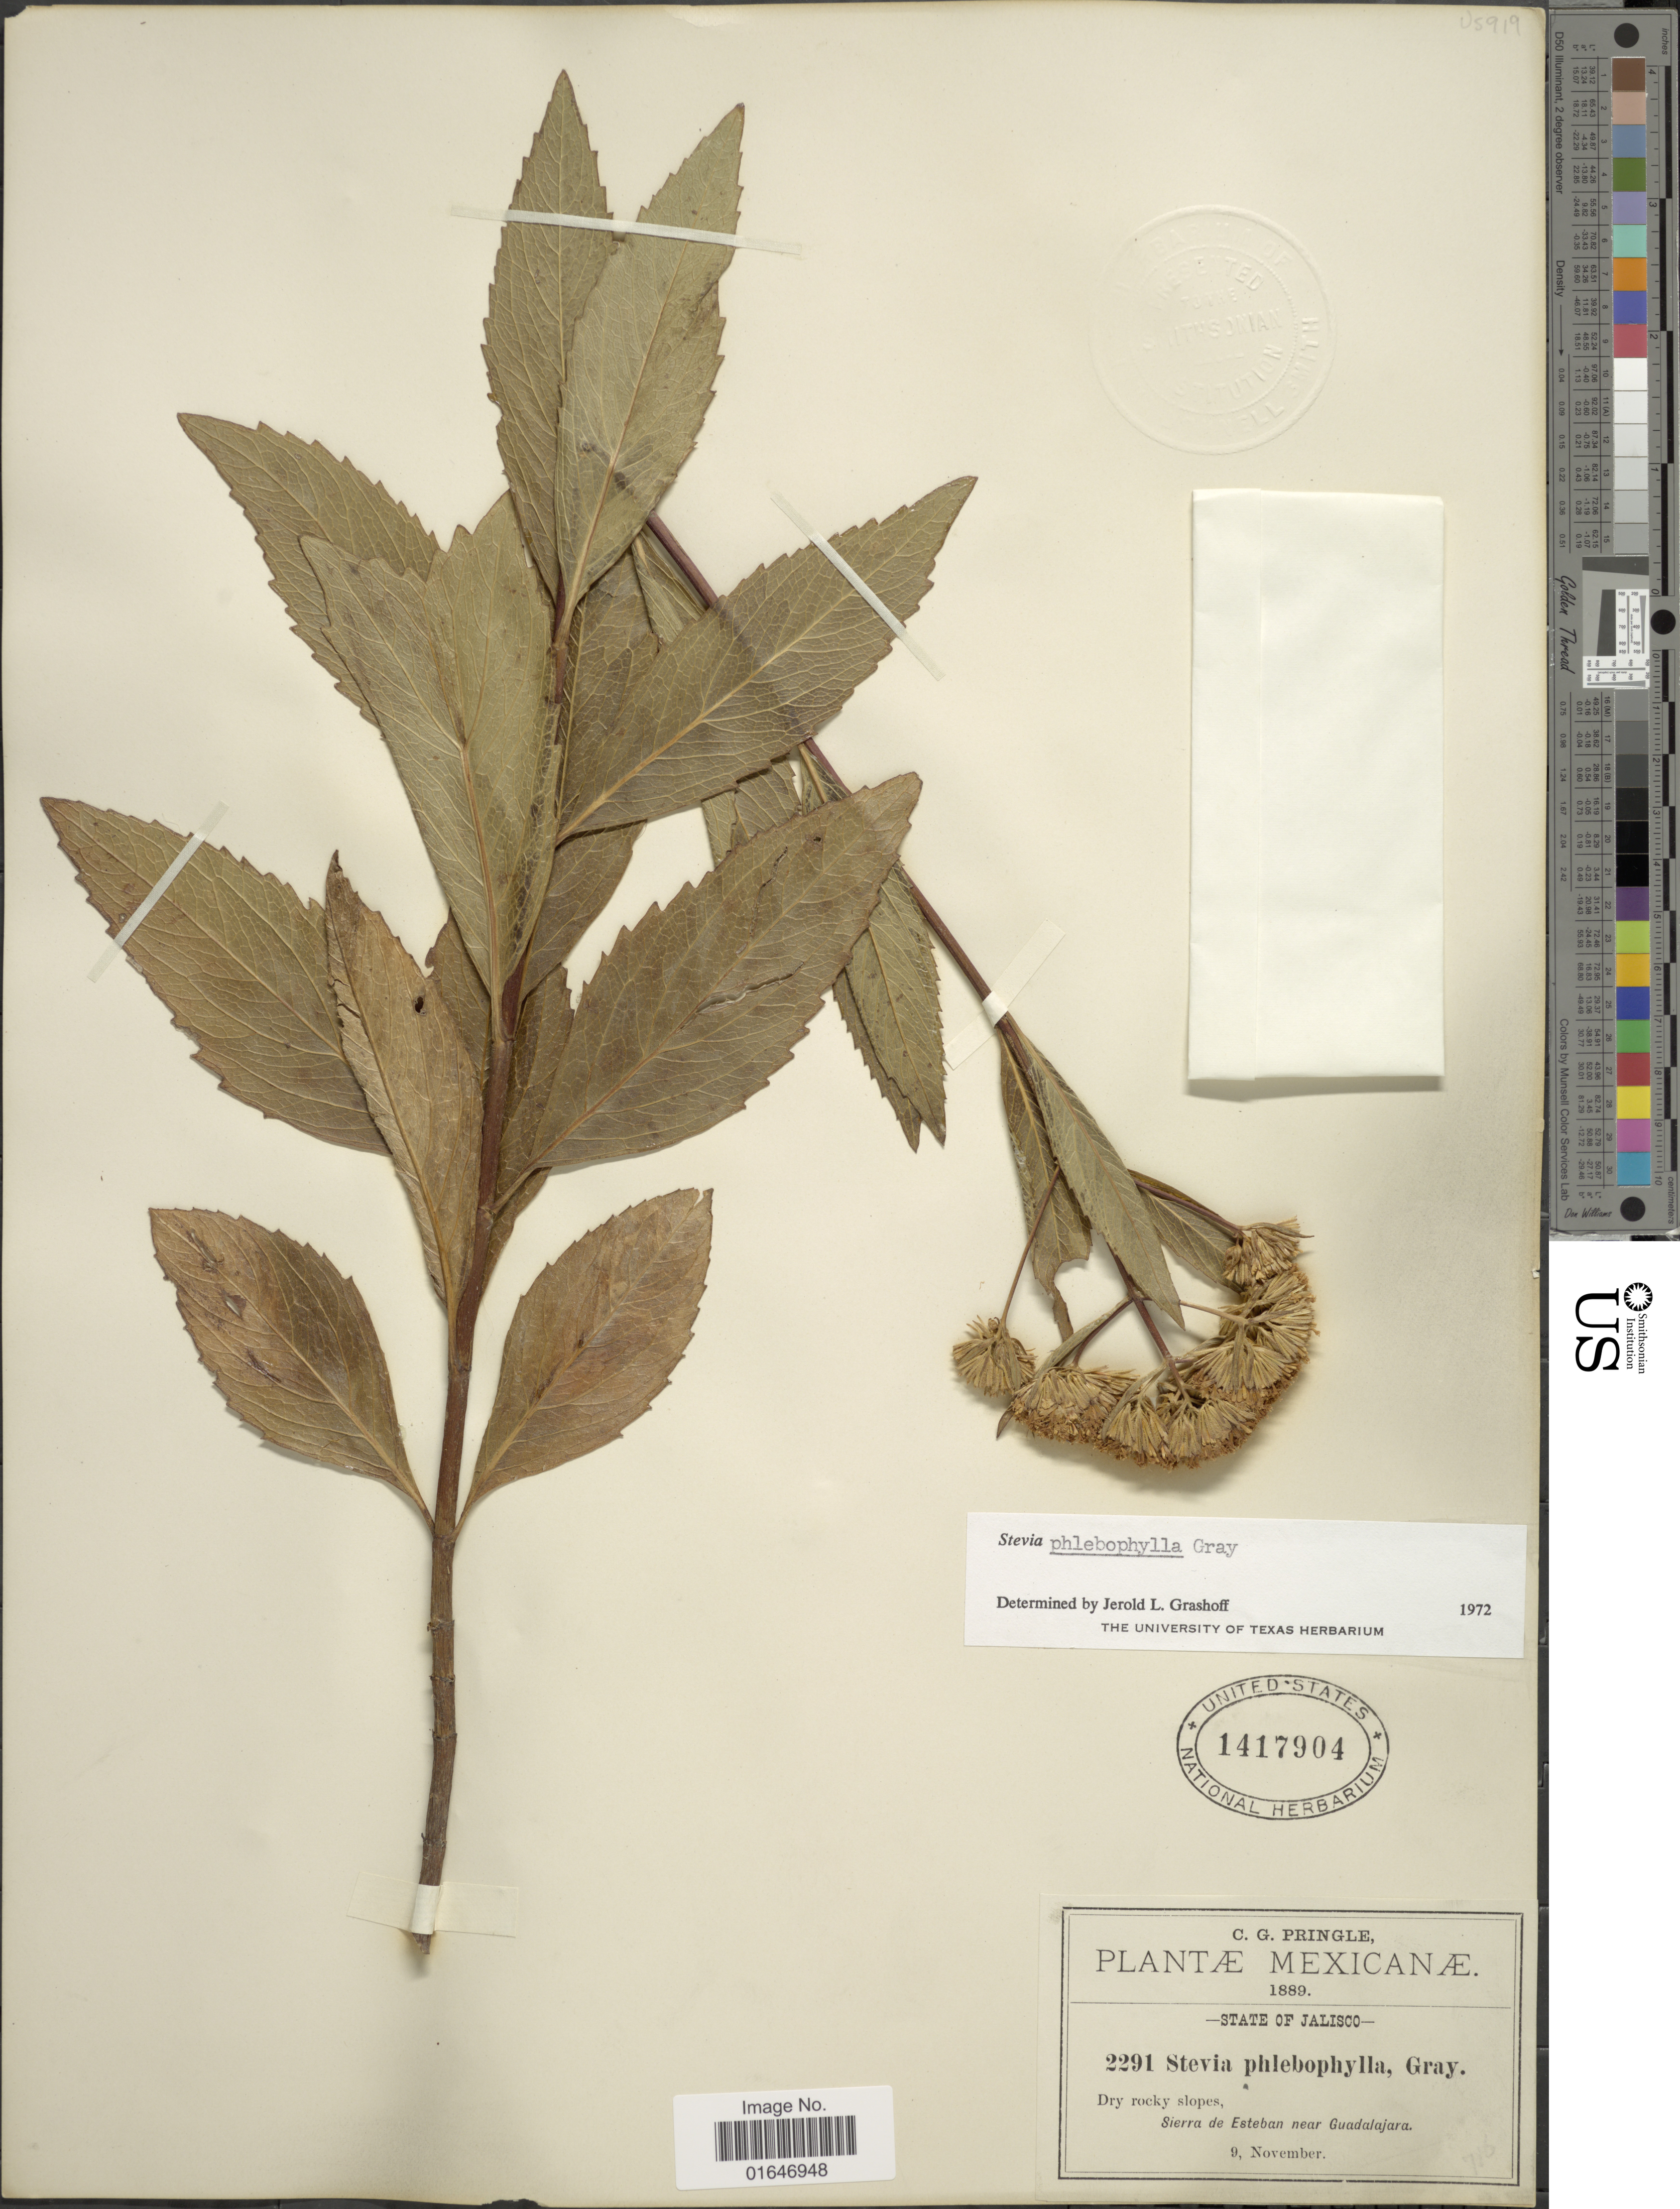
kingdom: Plantae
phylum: Tracheophyta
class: Magnoliopsida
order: Asterales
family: Asteraceae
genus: Stevia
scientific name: Stevia phlebophylla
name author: A. Gray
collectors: C. G. Pringle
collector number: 2291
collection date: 1889-11-09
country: Mexico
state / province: Jalisco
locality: Sierra de Esteban near Guadalajara.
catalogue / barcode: US 1417904